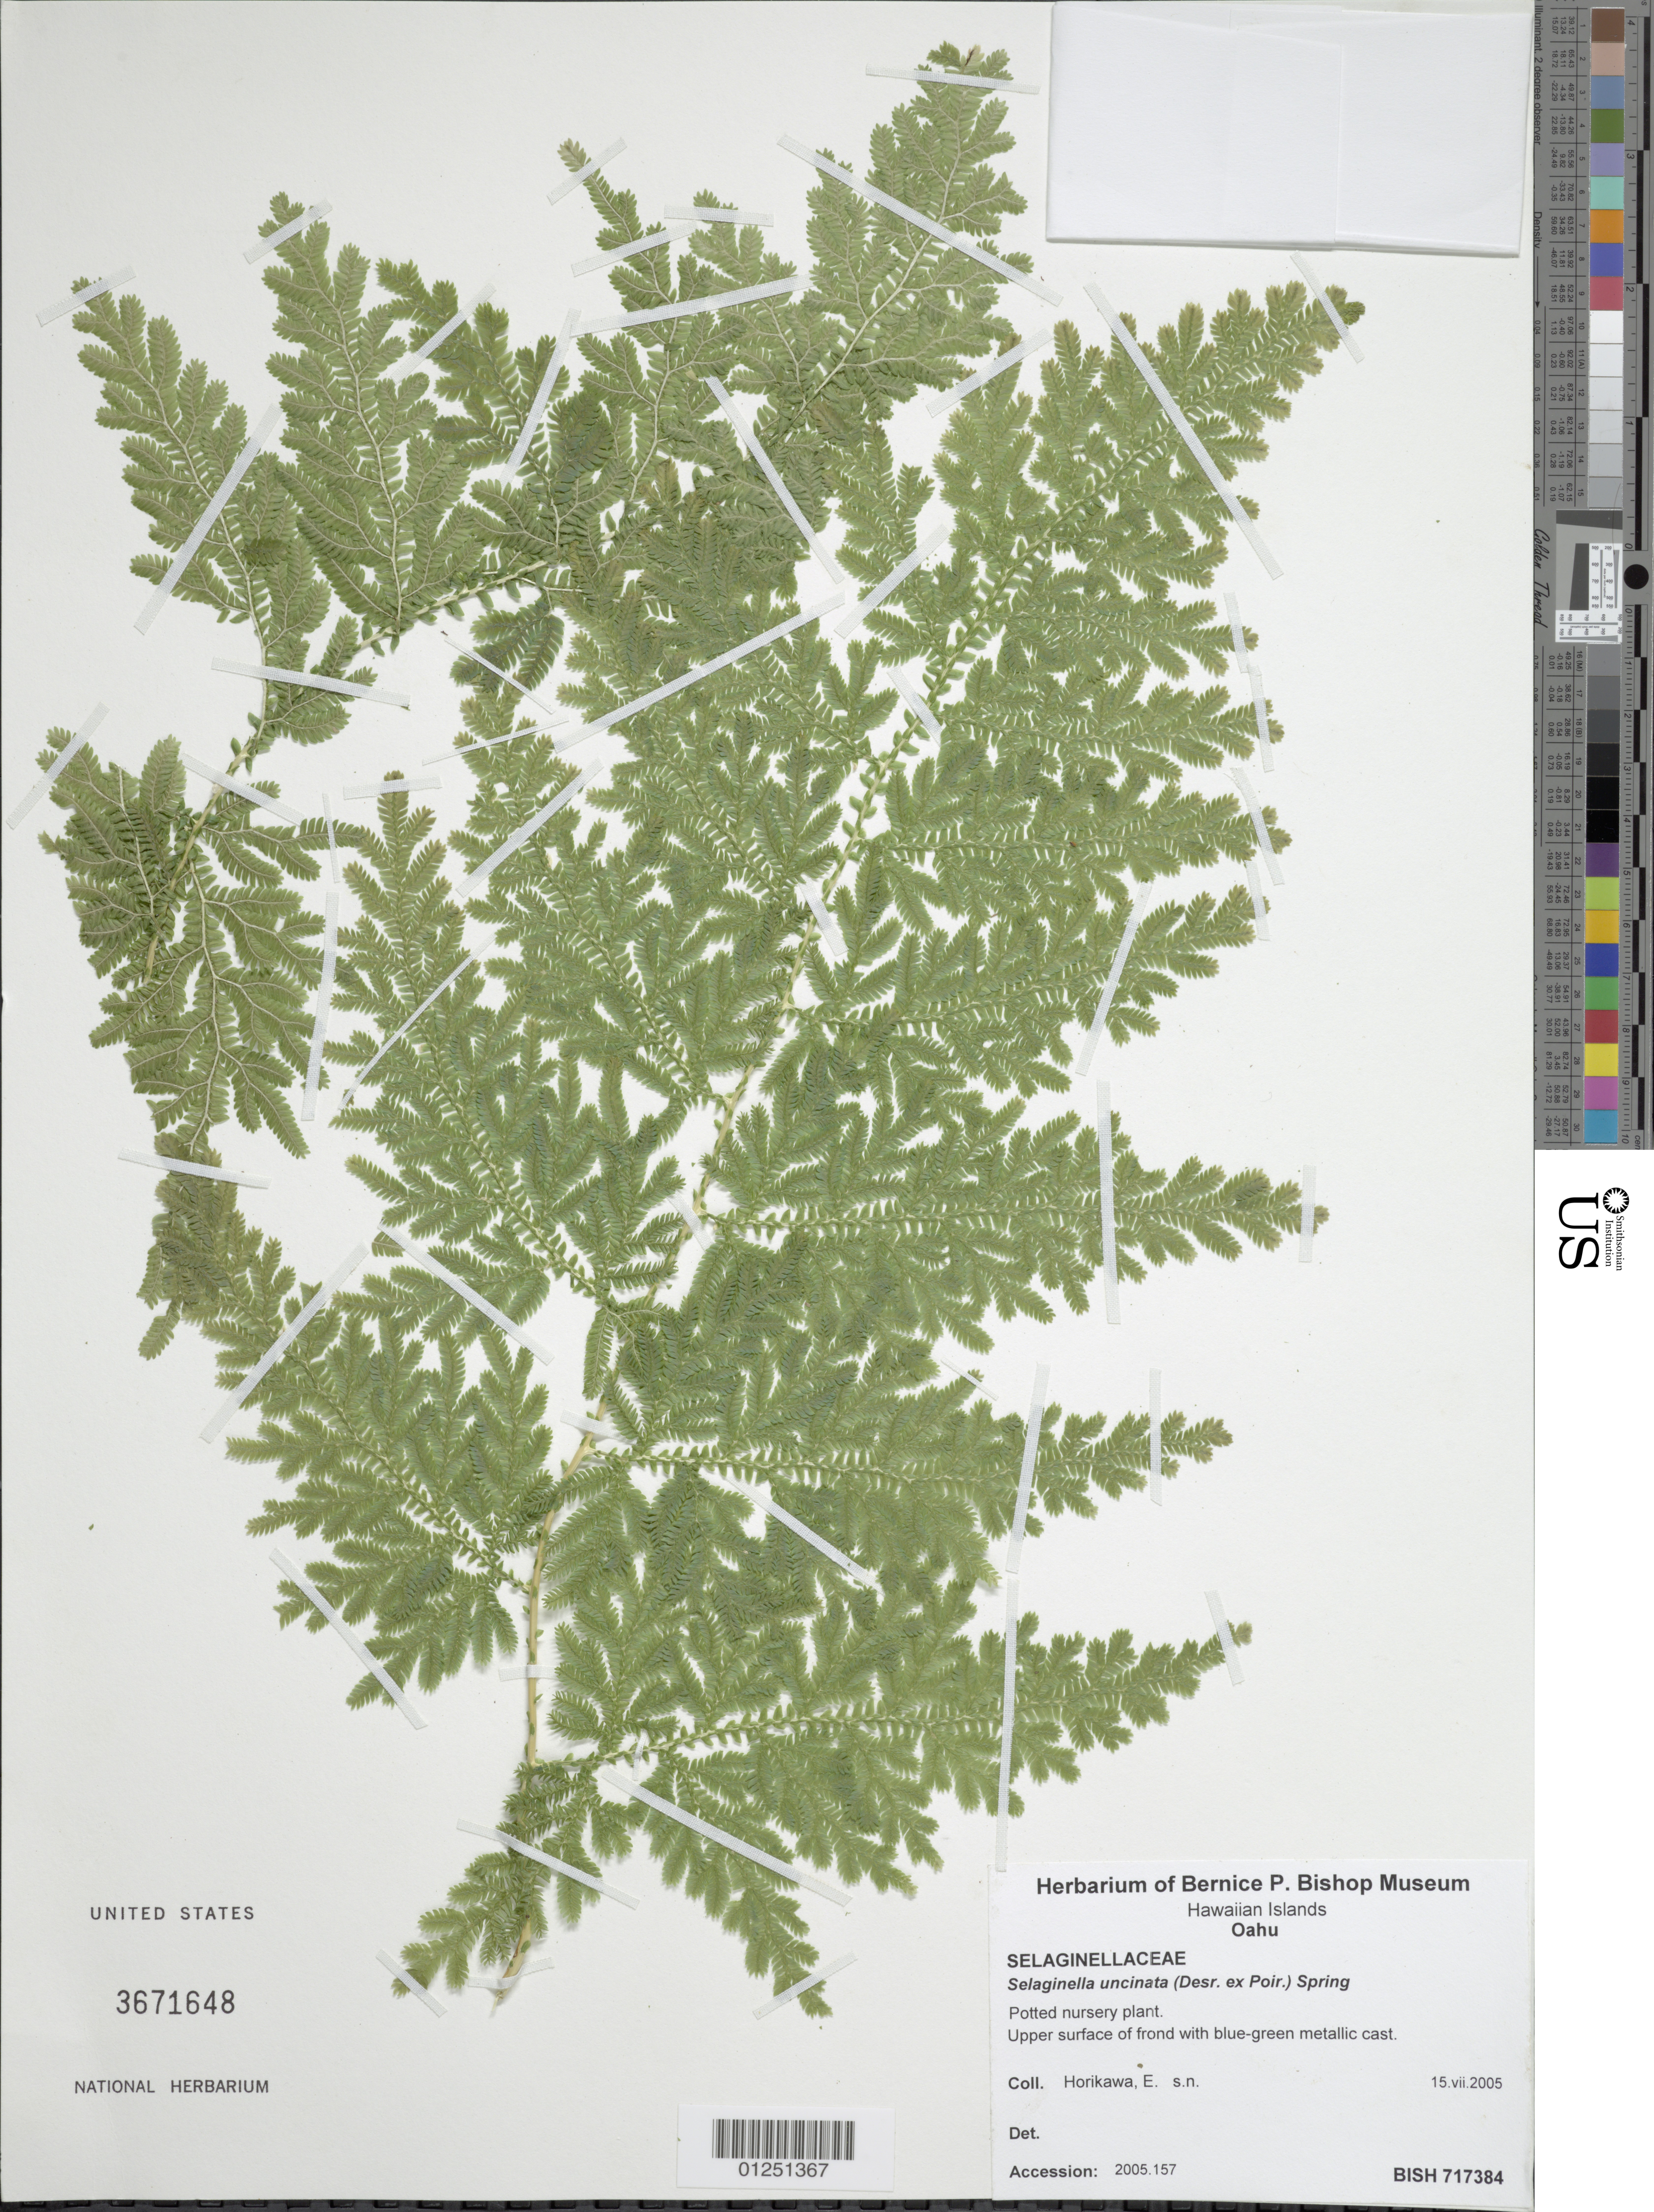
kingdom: Plantae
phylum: Tracheophyta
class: Lycopodiopsida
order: Selaginellales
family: Selaginellaceae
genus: Selaginella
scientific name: Selaginella uncinata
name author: (Desr. ex Poir.) Spring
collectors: E. Horikawa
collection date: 2005-07-15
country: United States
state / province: Hawaii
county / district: Honolulu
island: Oahu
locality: Potted nursery plant.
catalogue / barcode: US 3671648